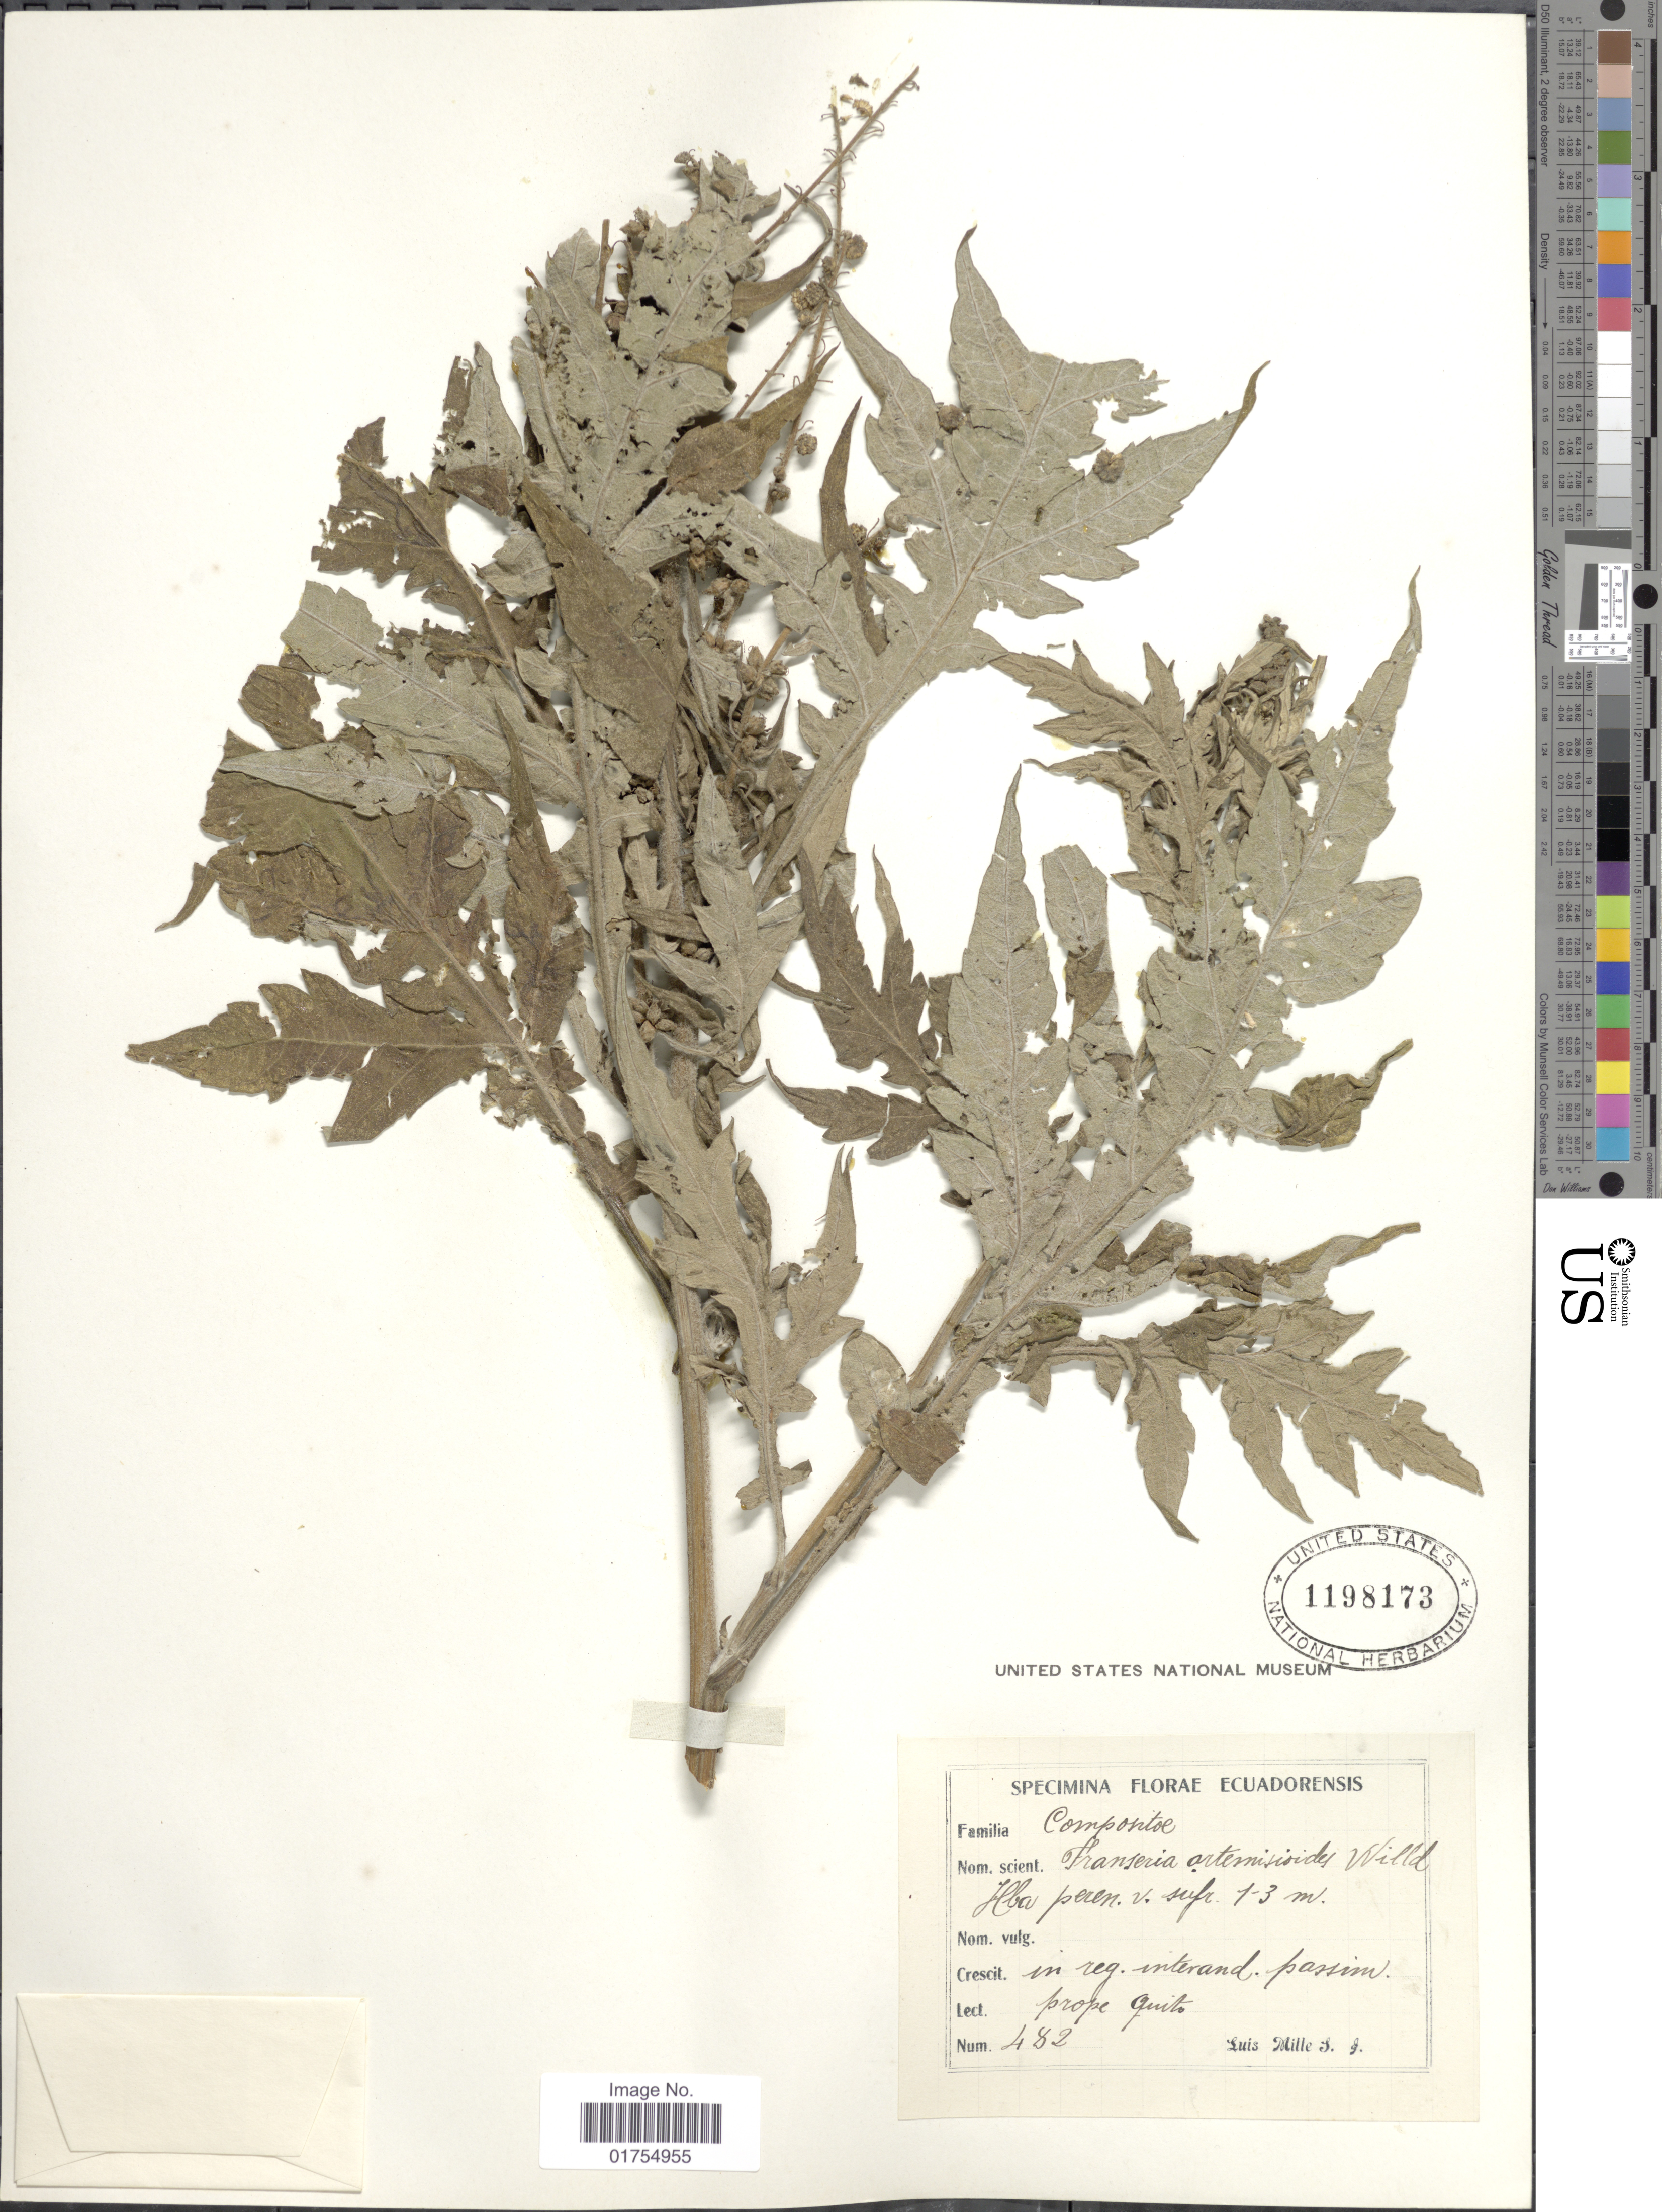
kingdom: Plantae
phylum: Tracheophyta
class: Magnoliopsida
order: Asterales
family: Asteraceae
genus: Franseria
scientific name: Franseria artemisioides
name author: Willd.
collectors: L. Mille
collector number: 182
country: Ecuador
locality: Passim prope Quito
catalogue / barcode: US 1198173